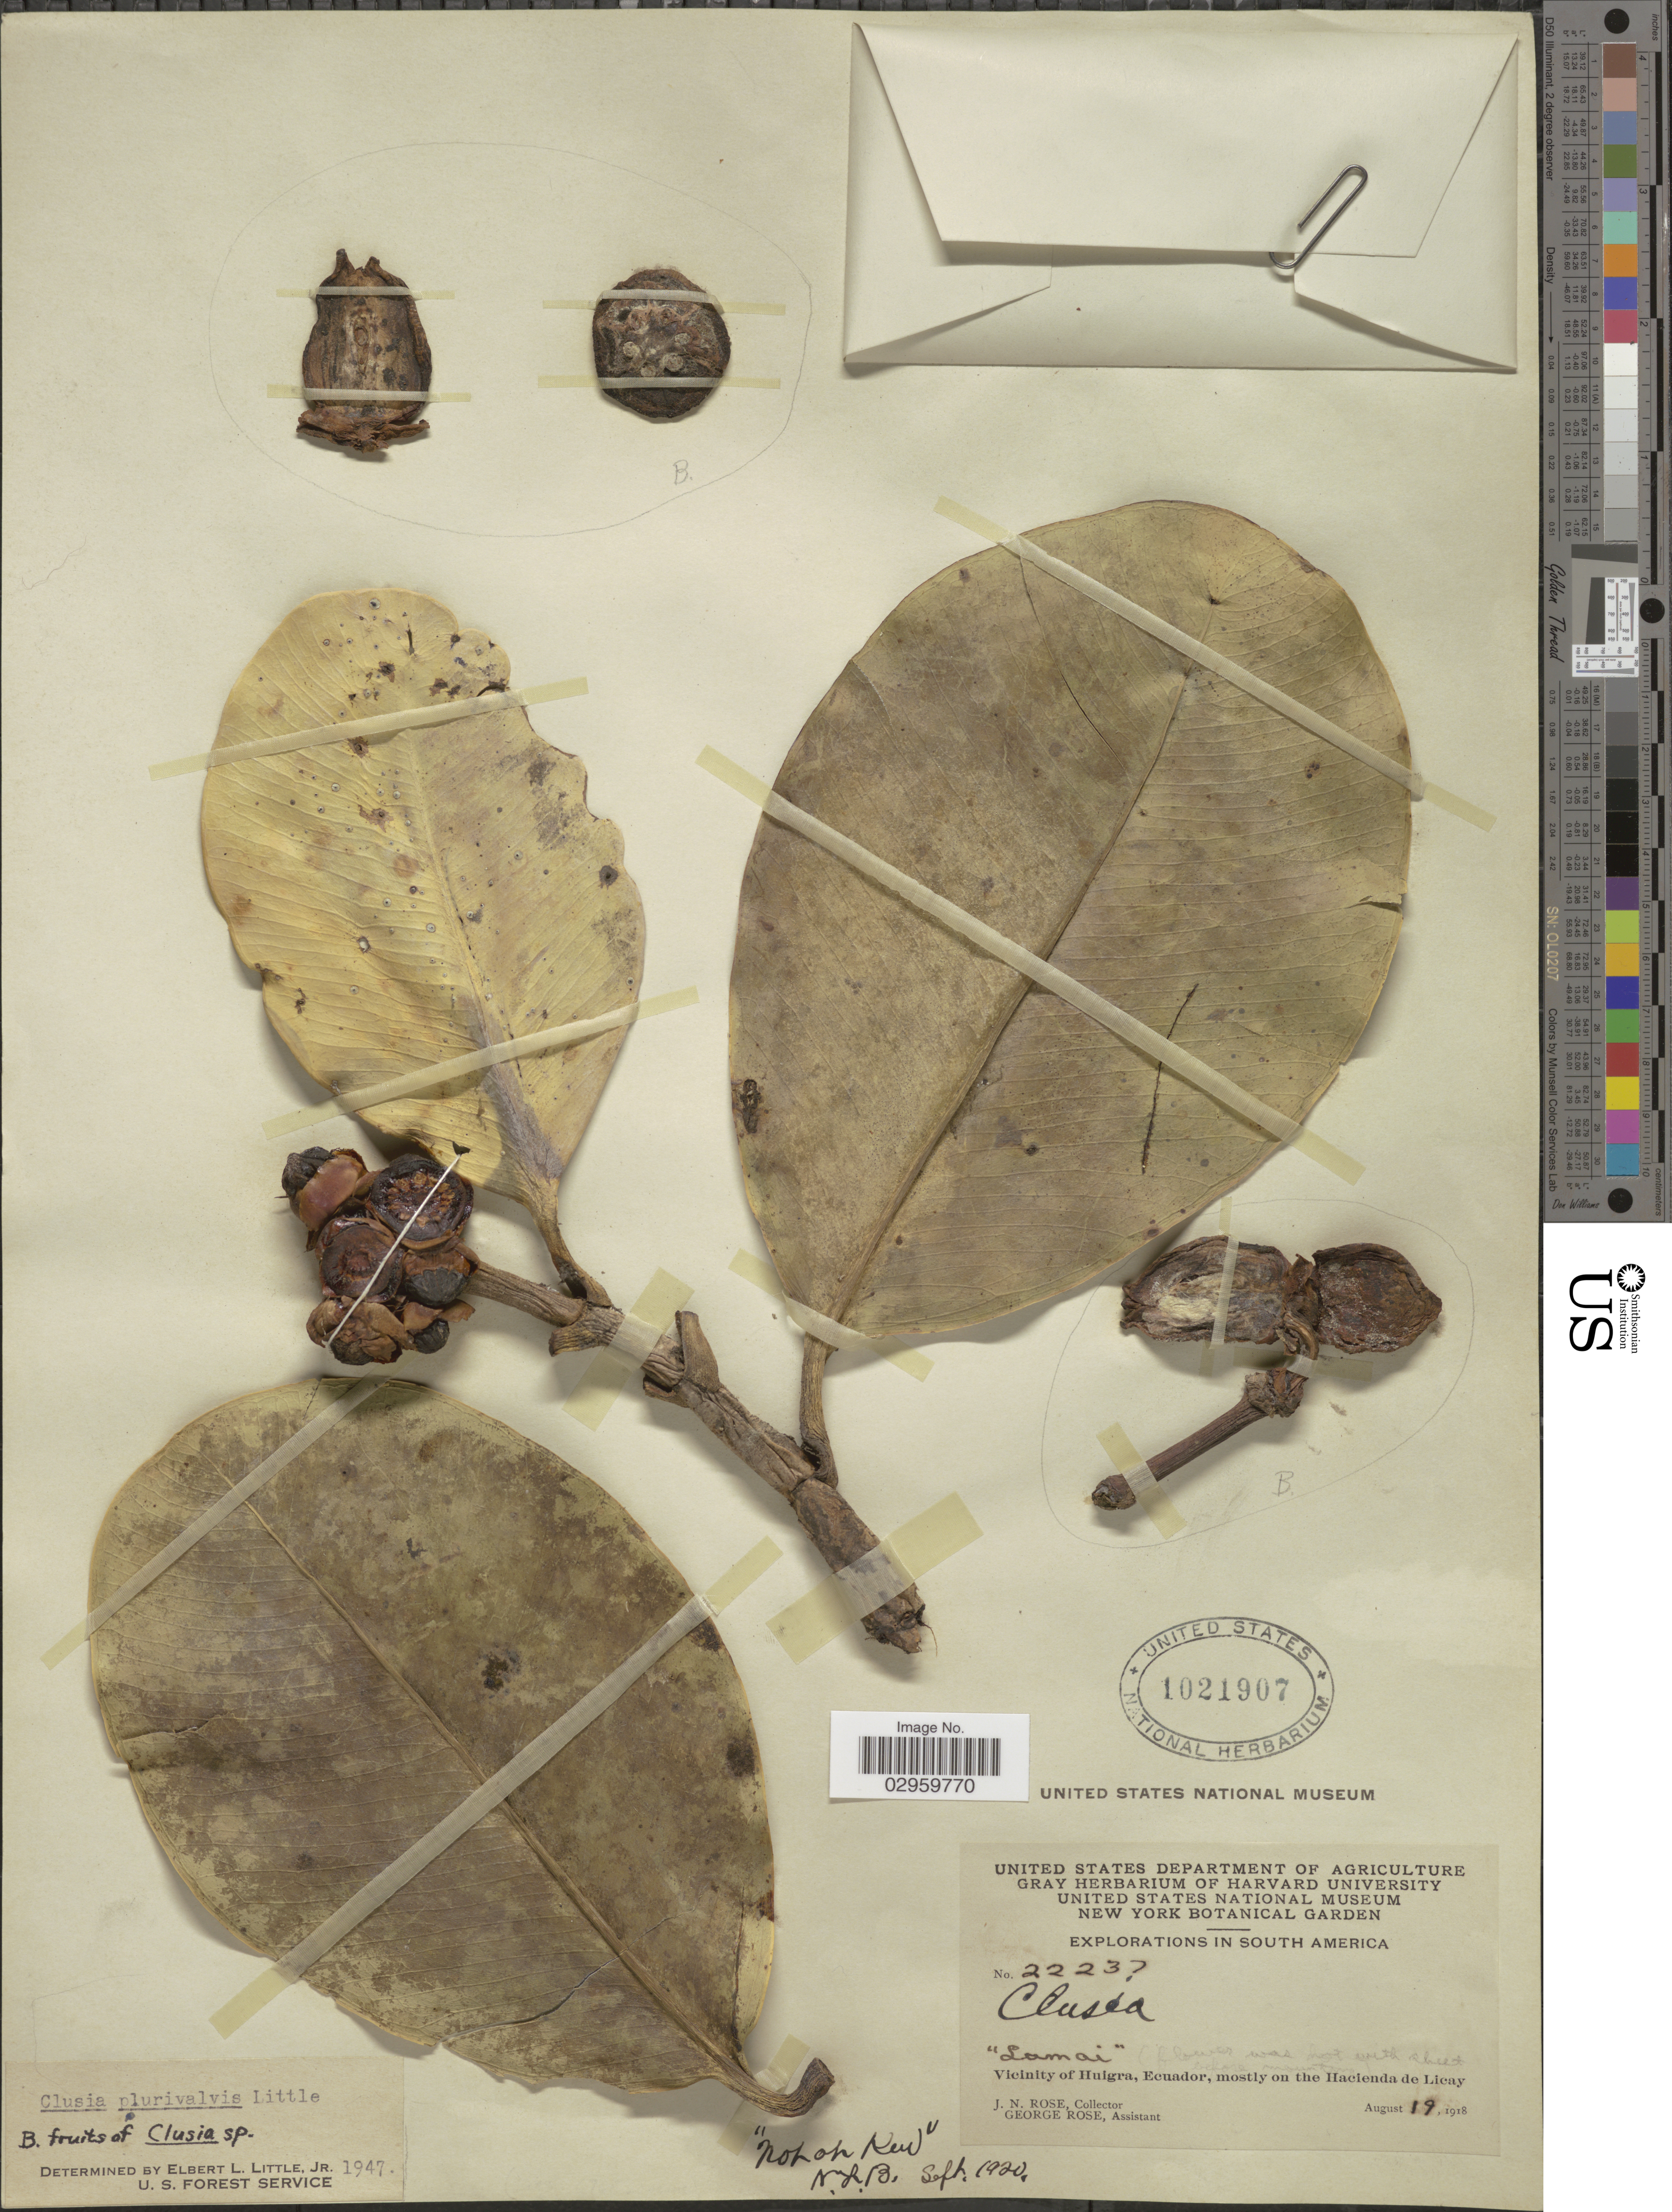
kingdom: Plantae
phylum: Tracheophyta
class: Magnoliopsida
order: Malpighiales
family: Clusiaceae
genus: Clusia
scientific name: Clusia plurivalvis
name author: Little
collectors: J. N. Rose & G. Rose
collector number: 2223?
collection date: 1918-08-19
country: Ecuador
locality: Vicinity of Huigra, mostly on the Hacienda de Licay.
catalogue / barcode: US 1021907